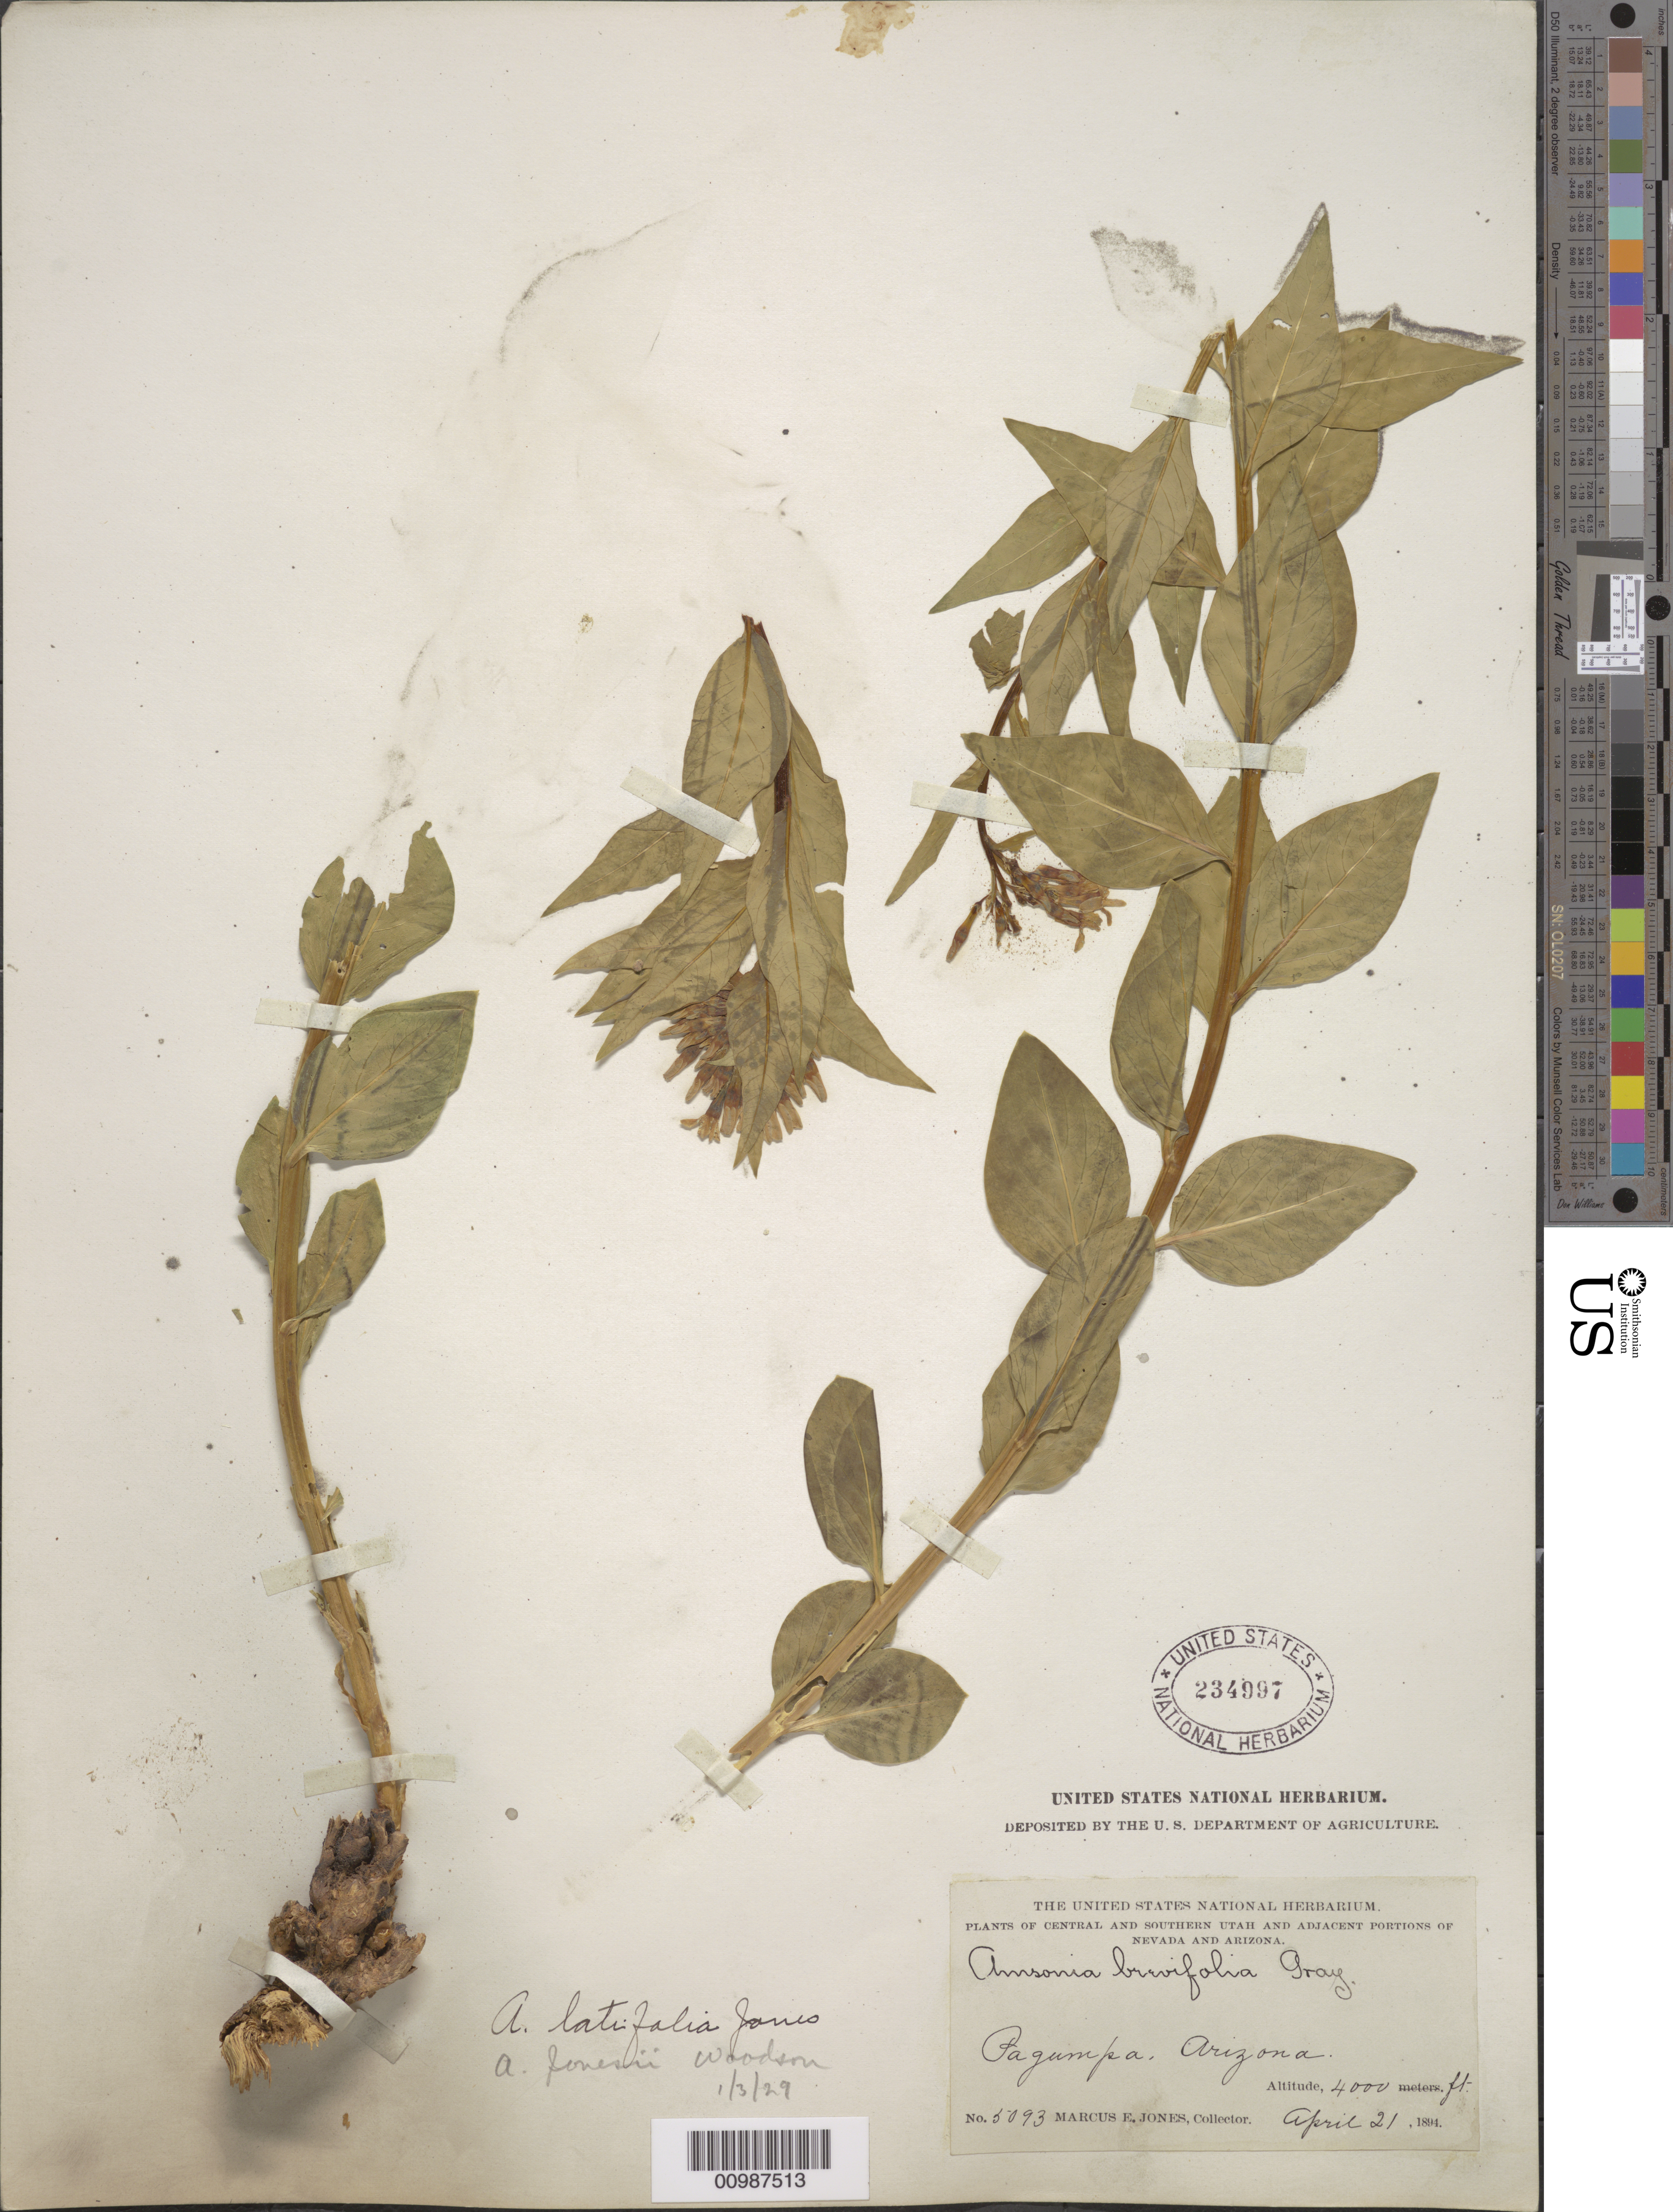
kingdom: Plantae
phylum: Tracheophyta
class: Magnoliopsida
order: Gentianales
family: Apocynaceae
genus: Amsonia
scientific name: Amsonia jonesii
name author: Woodson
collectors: M. E. Jones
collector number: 5093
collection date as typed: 21 Apr 1894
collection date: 1894-04-21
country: United States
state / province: Arizona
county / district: Mohave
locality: Pagumpa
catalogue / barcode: US 234997